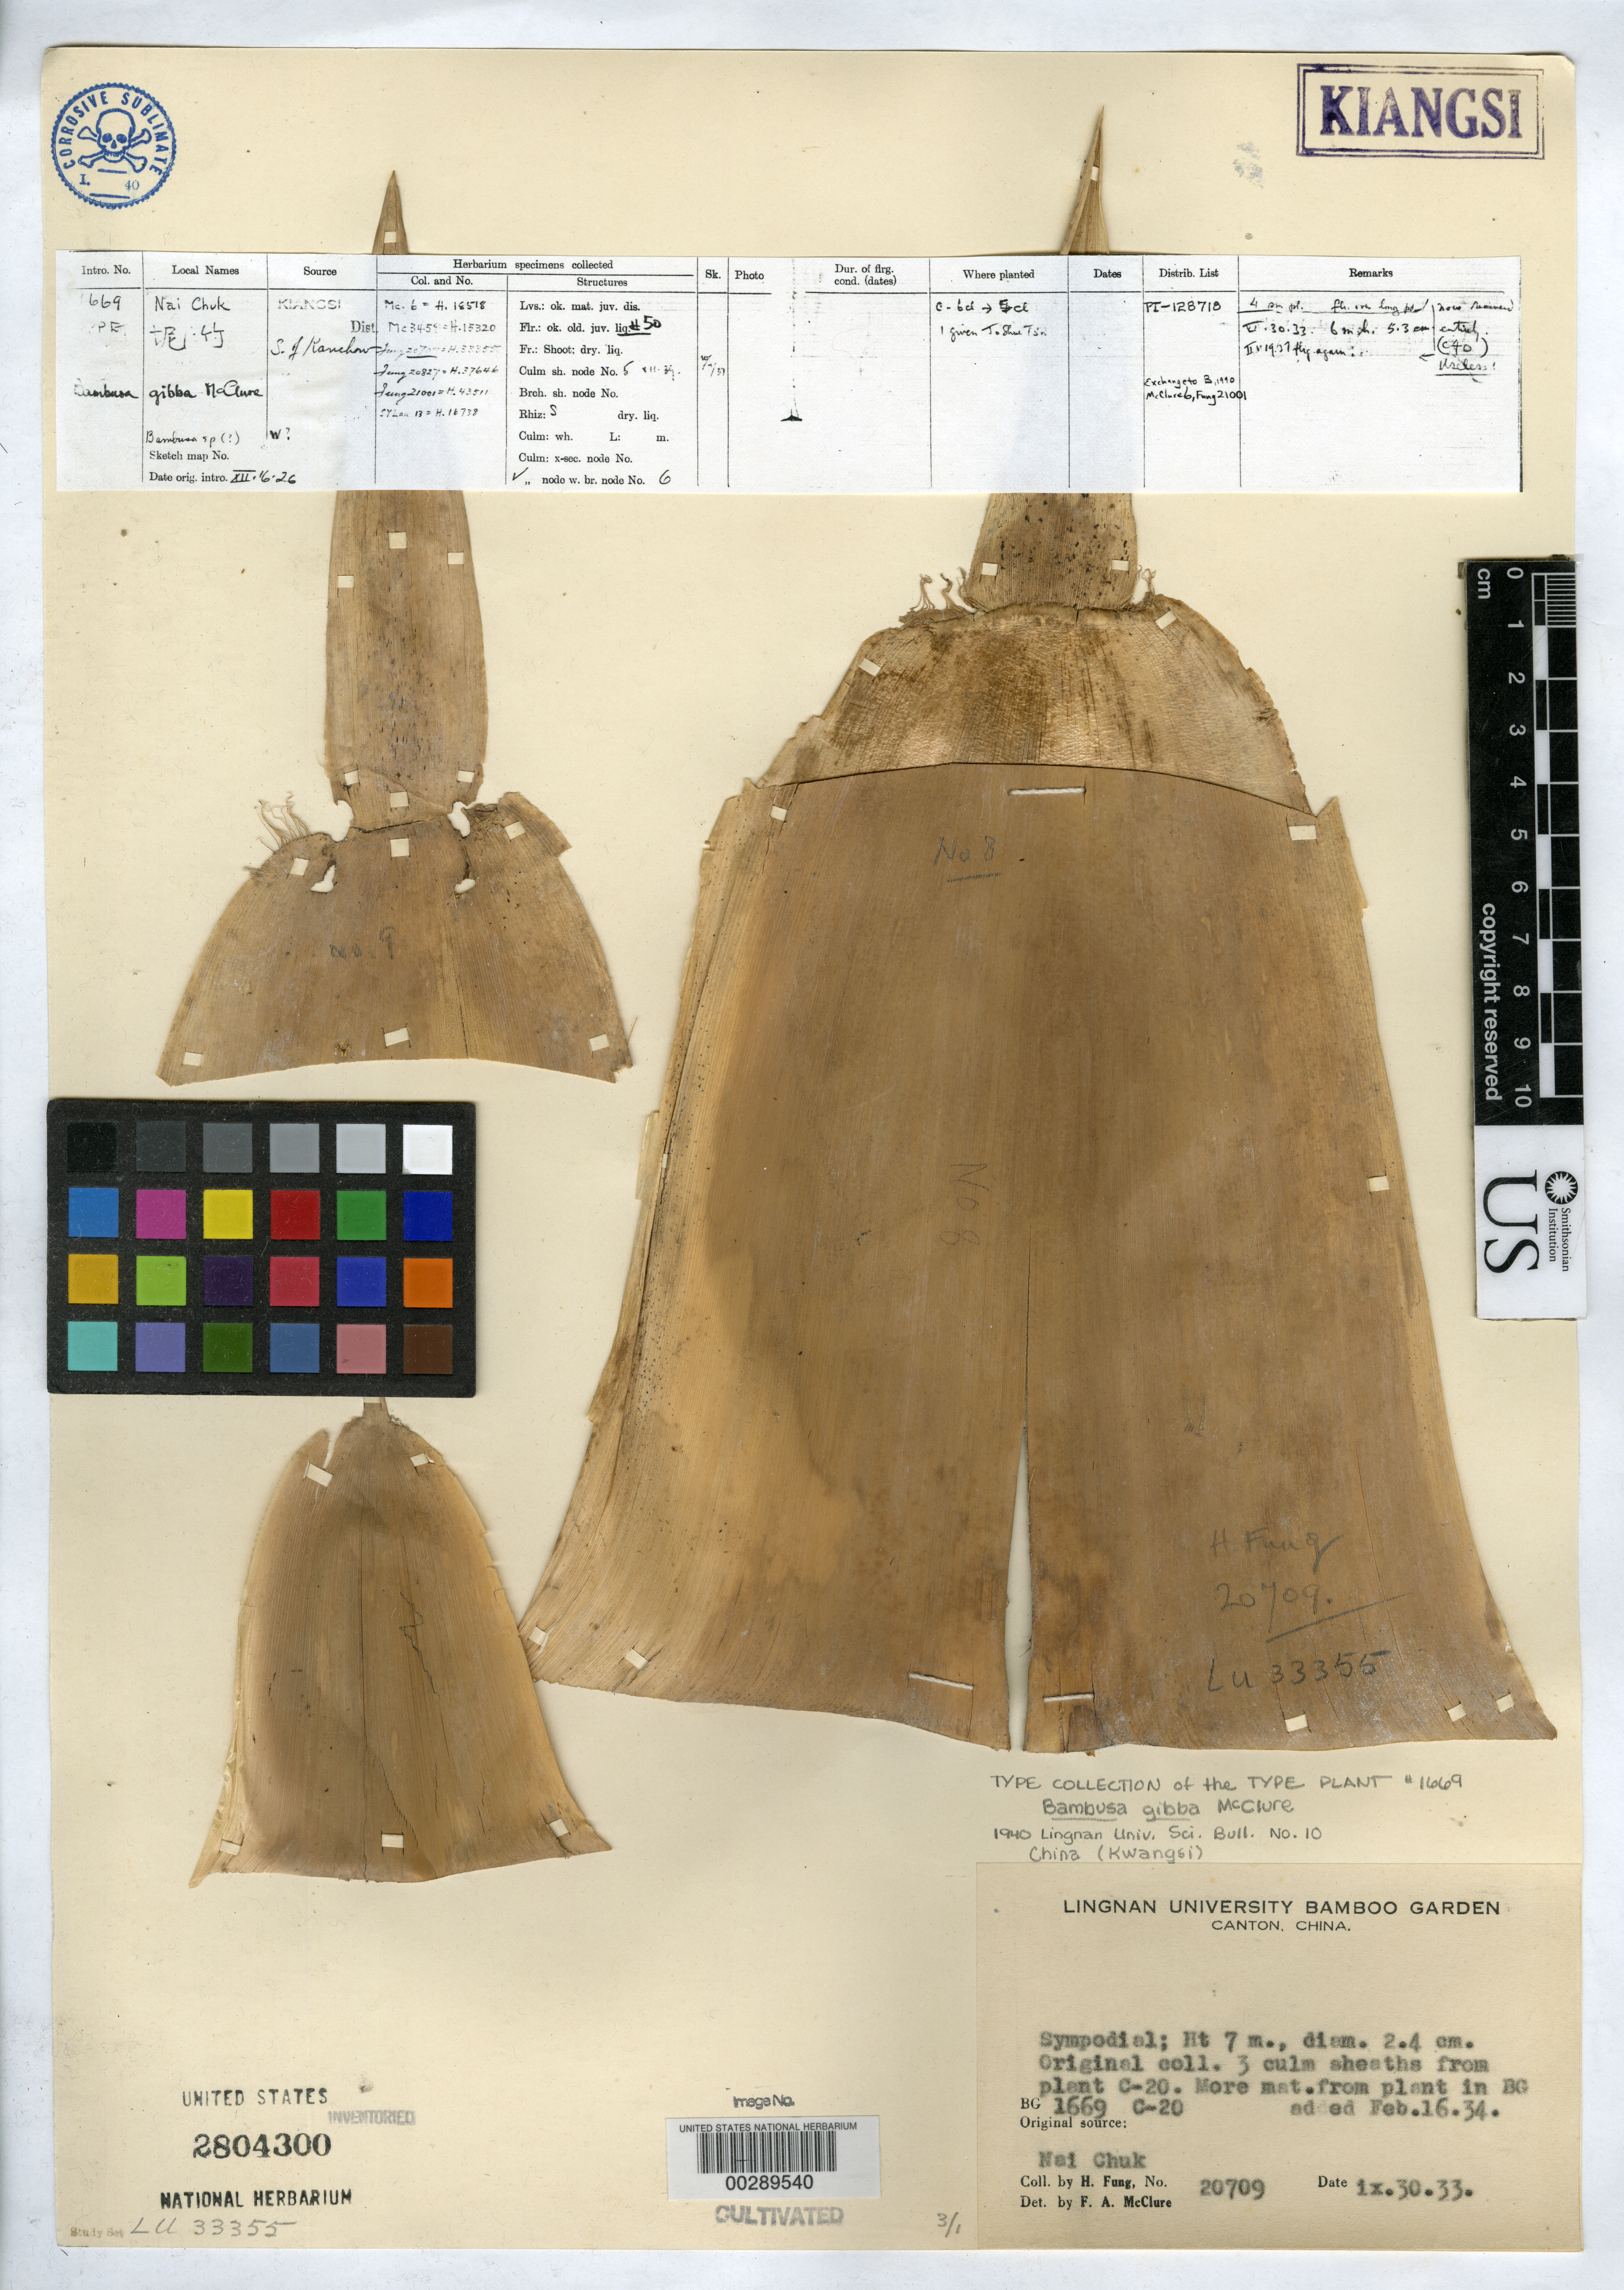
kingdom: Plantae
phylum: Tracheophyta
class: Liliopsida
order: Poales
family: Poaceae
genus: Bambusa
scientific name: Bambusa gibba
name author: McClure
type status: Isotype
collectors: H. L. Fung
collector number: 20709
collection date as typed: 30 Sep 1933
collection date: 1933-09-30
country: China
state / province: Guangxi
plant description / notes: Lingnan Univ. # 33355, B.G. 1669, PI 128718.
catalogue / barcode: US 2804300